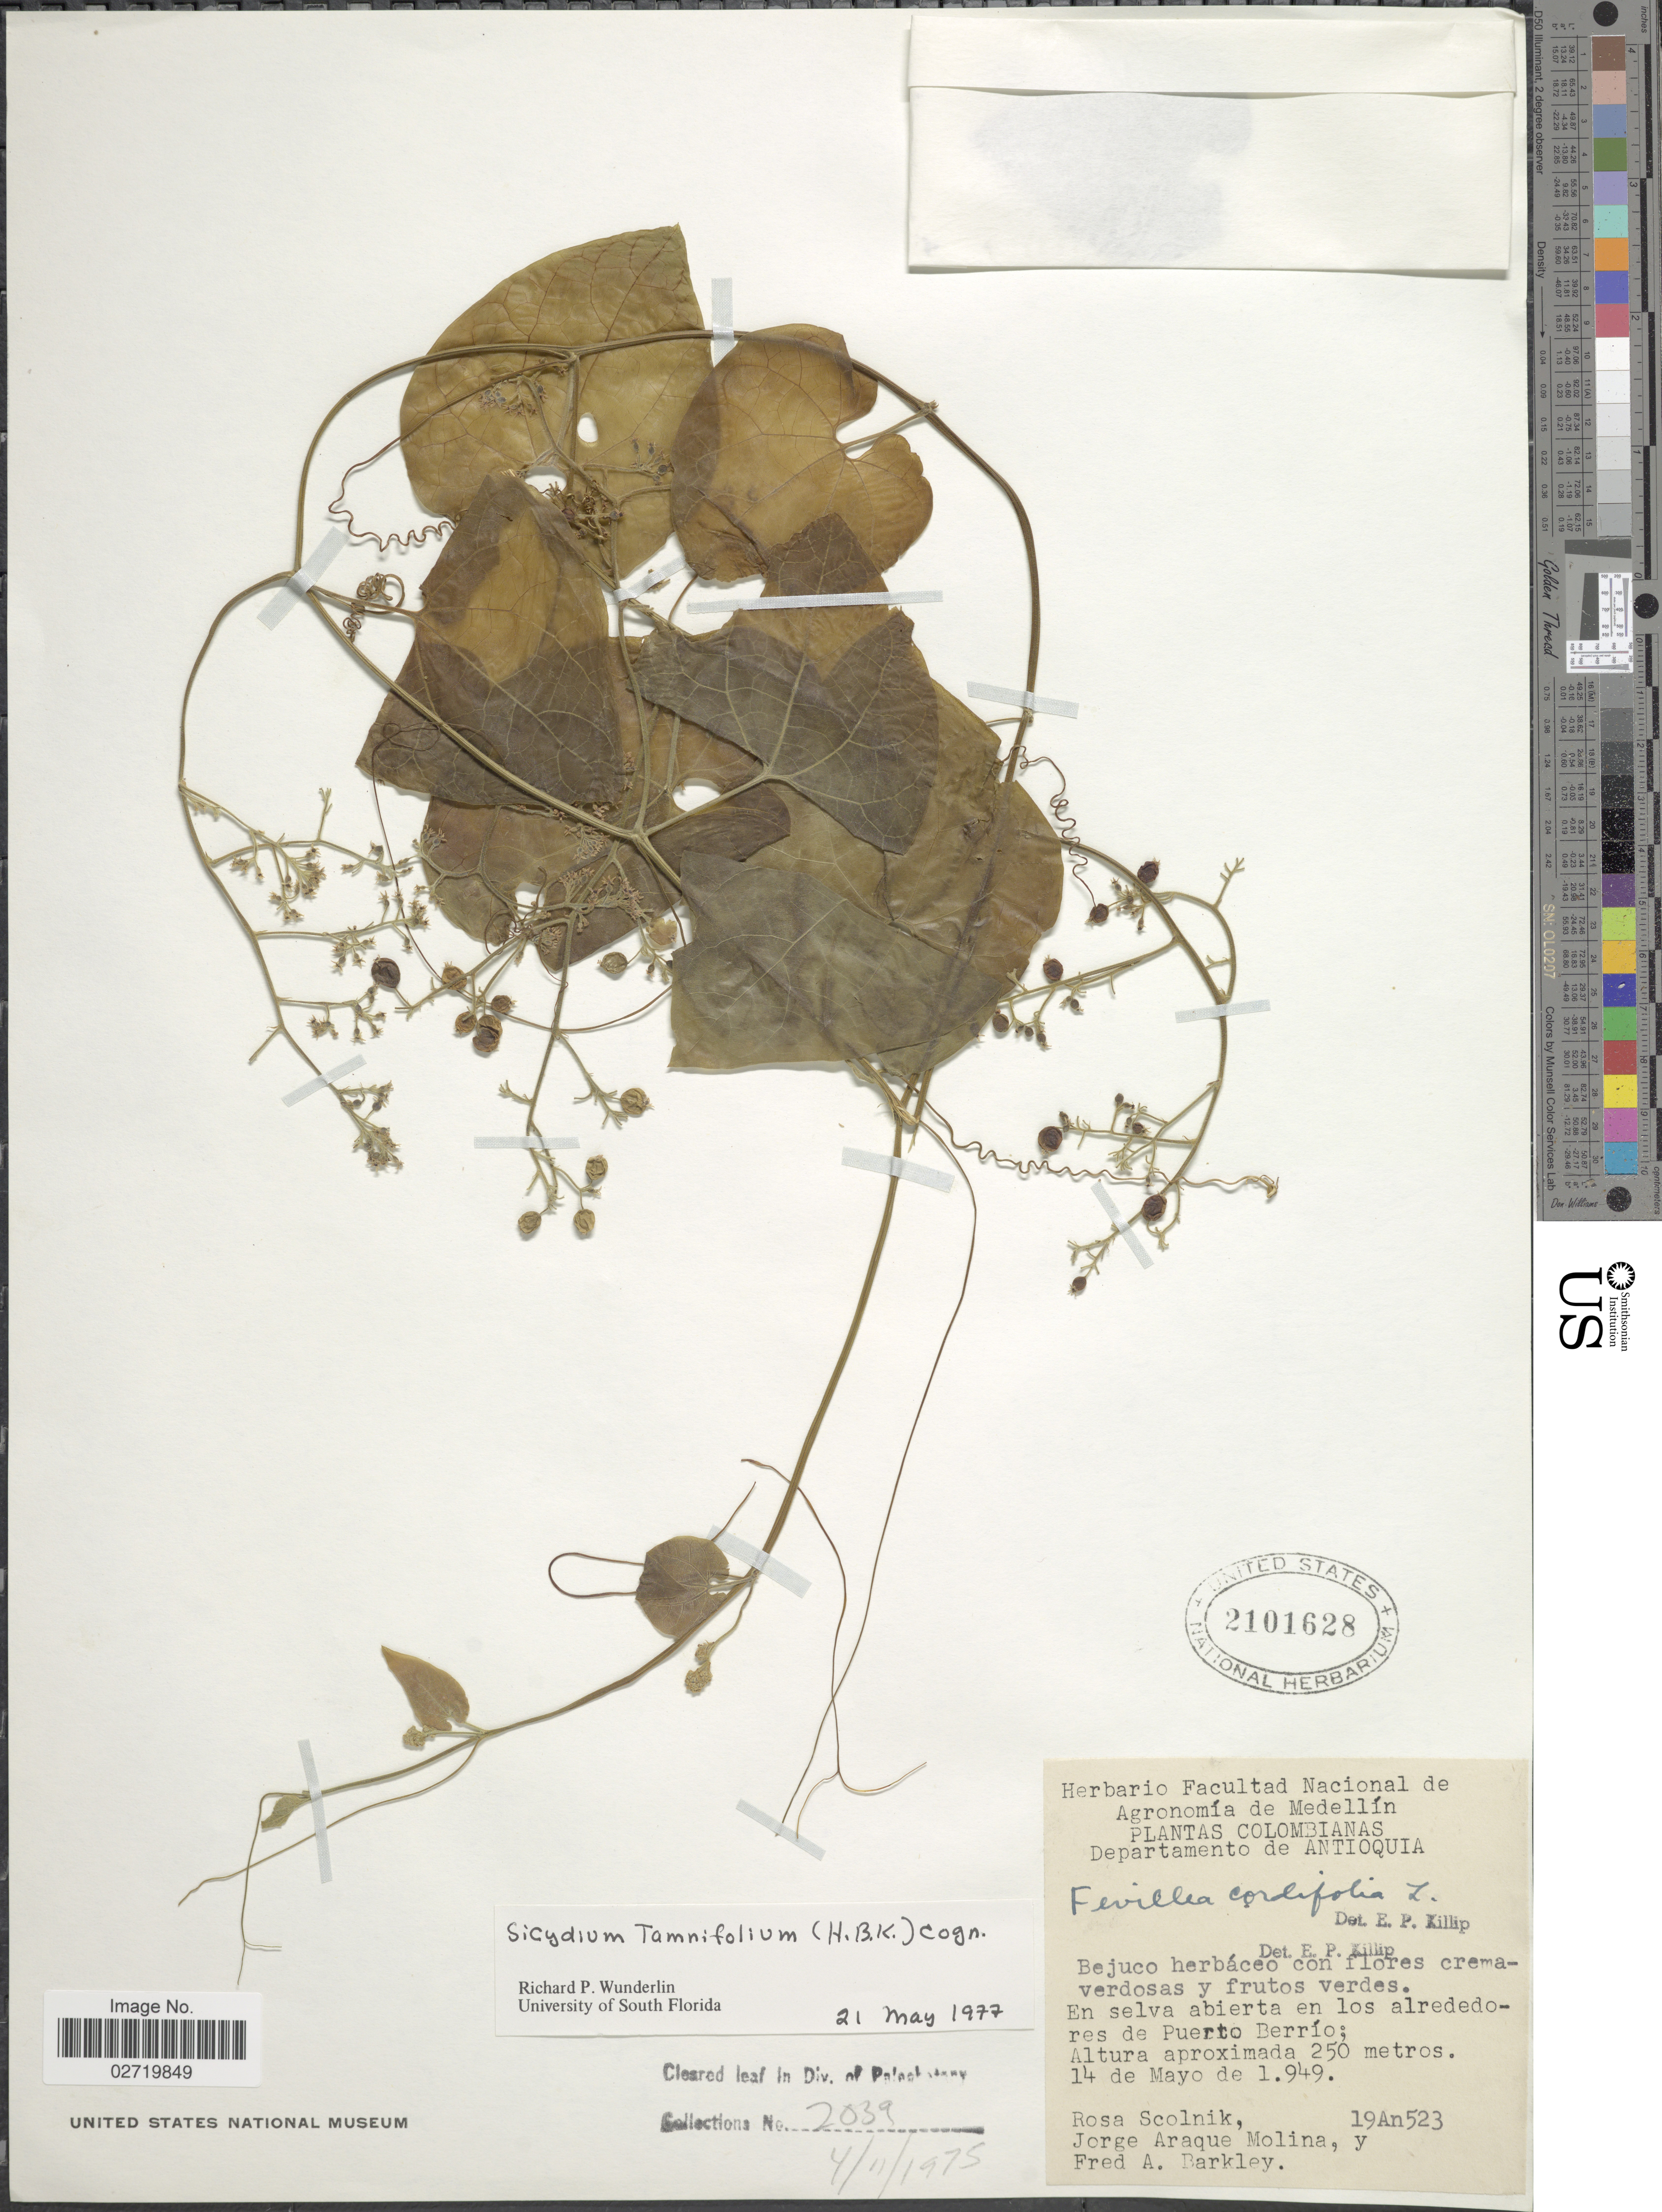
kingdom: Plantae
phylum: Tracheophyta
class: Magnoliopsida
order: Cucurbitales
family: Cucurbitaceae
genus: Sicydium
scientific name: Sicydium tamnifolium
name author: (Kunth) Cogn.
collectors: R. Scolnik, J. Araque Molina & F. A. Barkley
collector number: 19An523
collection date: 1949-05-14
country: Colombia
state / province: Antioquia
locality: Departamento de Antioquia. En selva abierta en los alrededores de Puerto Berrio.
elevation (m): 250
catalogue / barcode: US 2101628